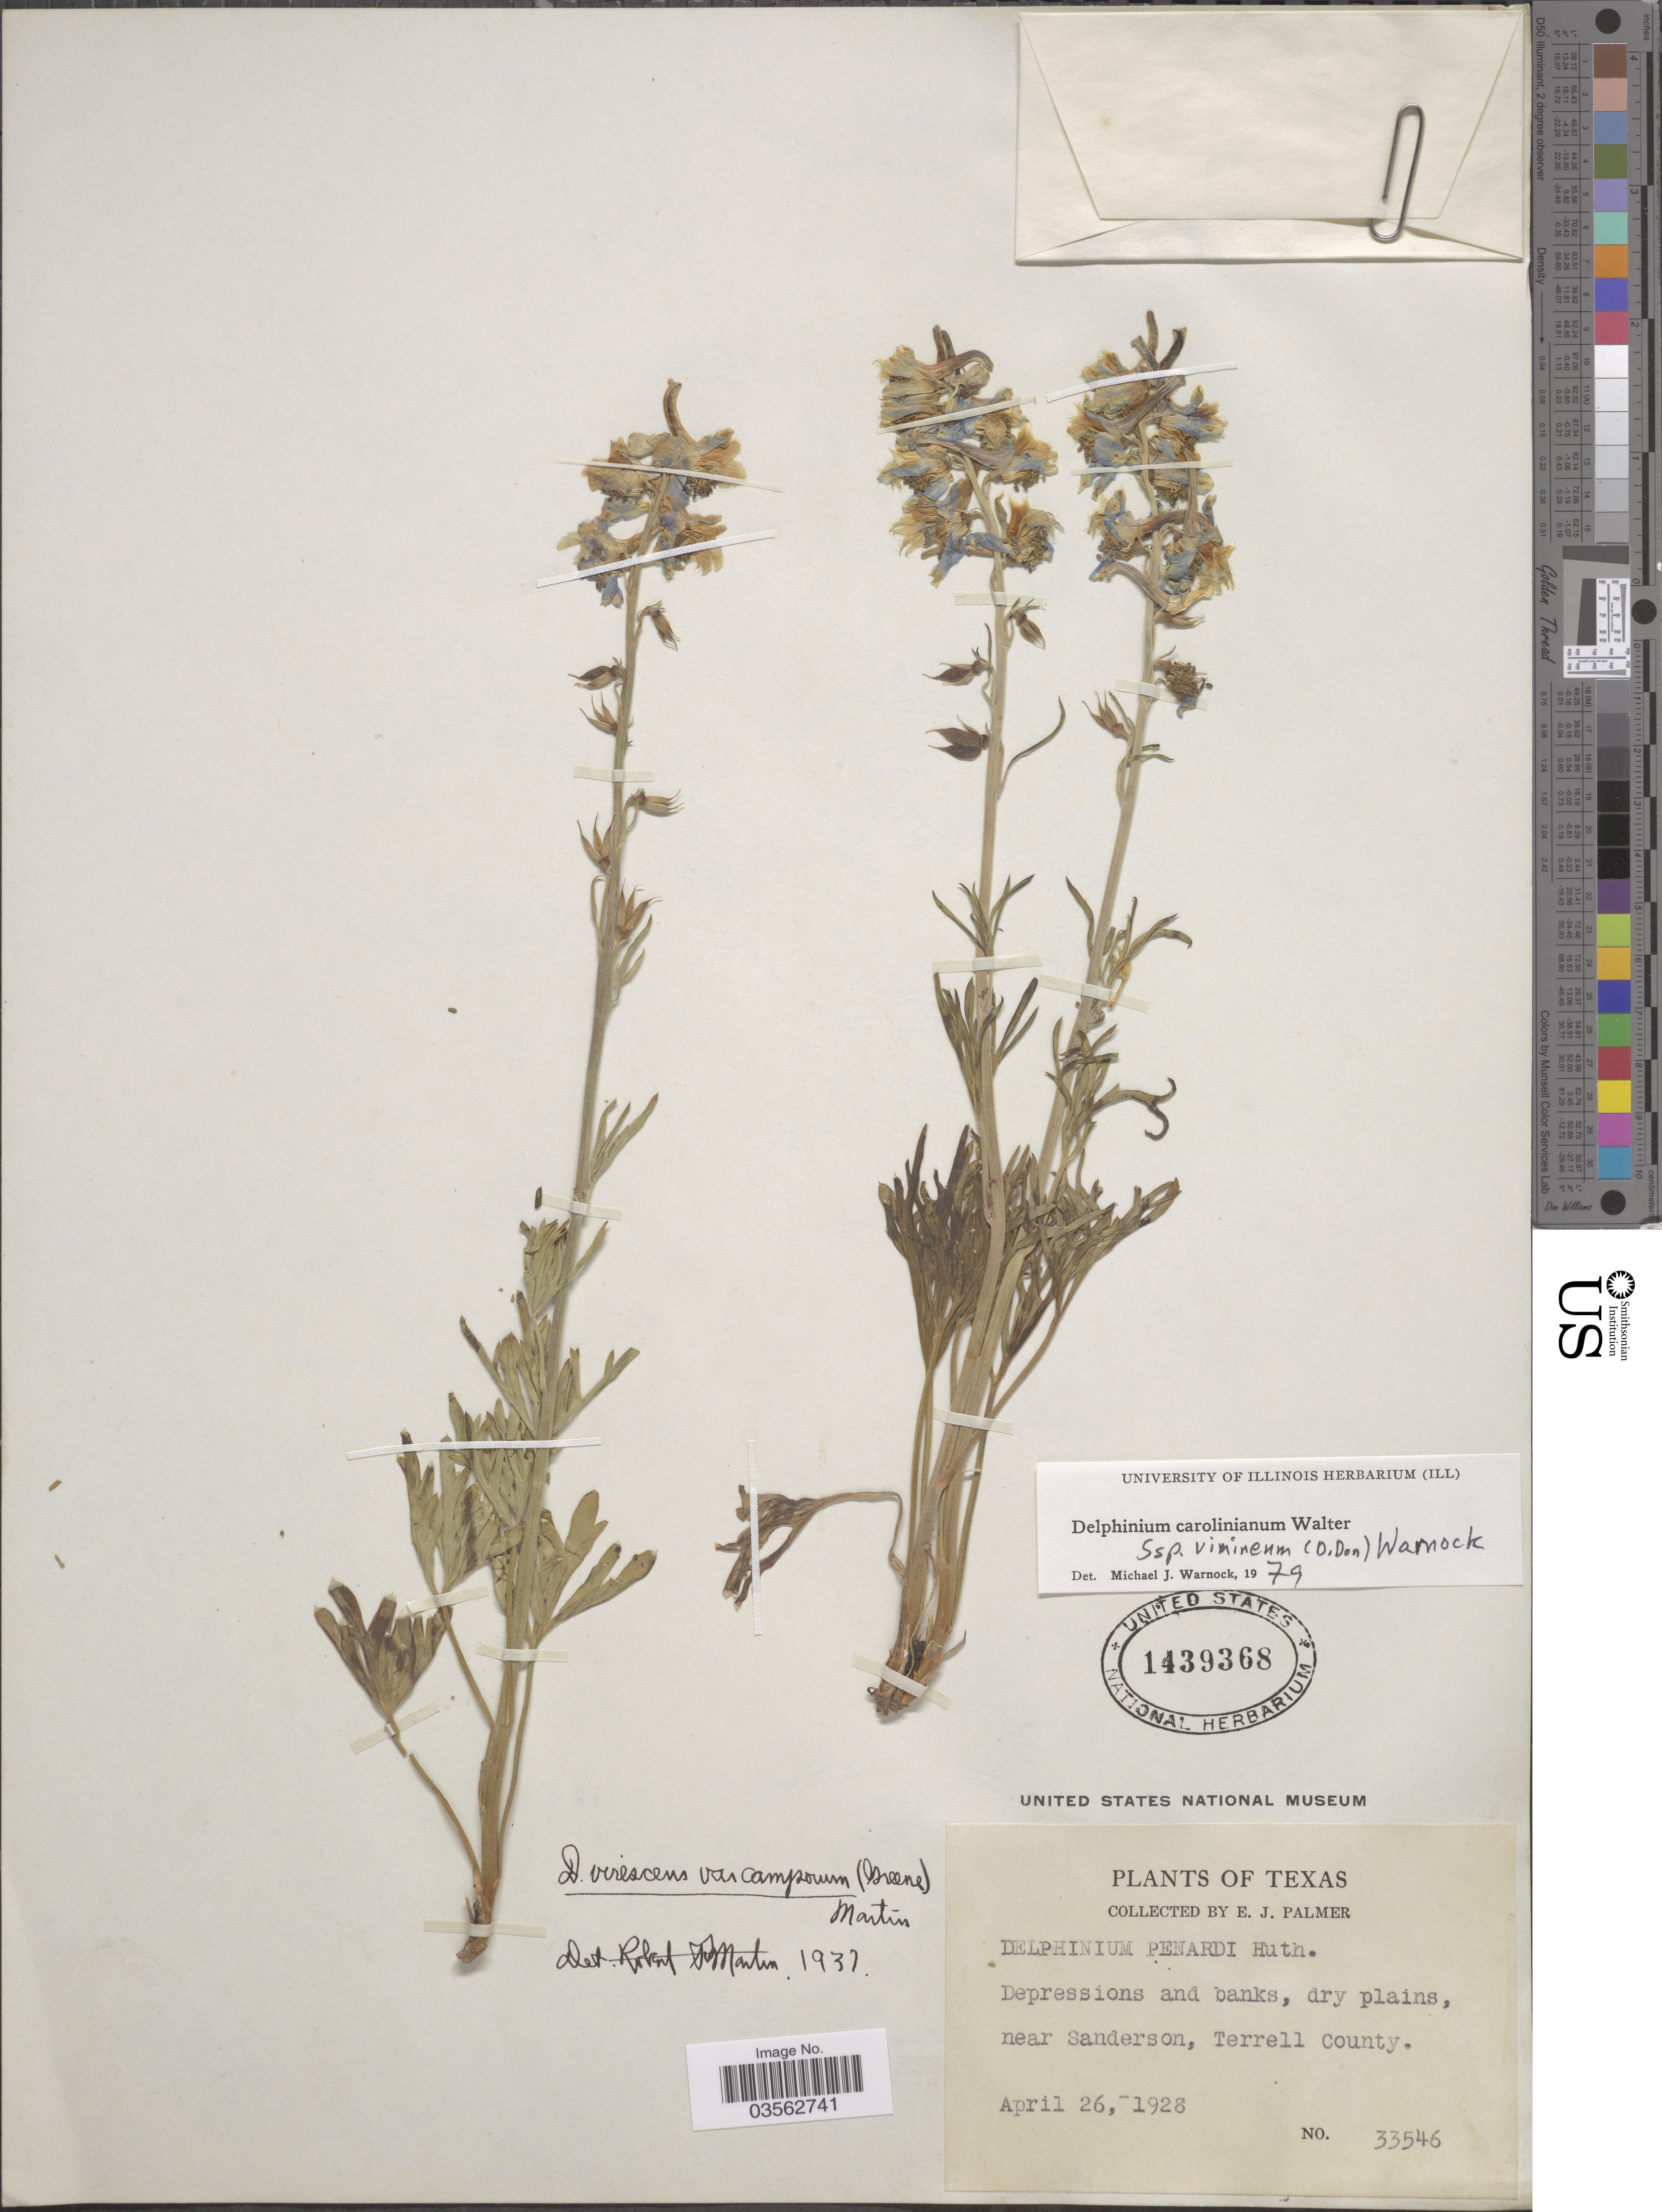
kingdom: Plantae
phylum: Tracheophyta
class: Magnoliopsida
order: Ranunculales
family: Ranunculaceae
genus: Delphinium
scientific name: Delphinium carolinianum subsp. vimineum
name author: Walter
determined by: Warnock, M. J., (SHST), Sam Houston State University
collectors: E. J. Palmer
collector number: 33546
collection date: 1928-04-26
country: United States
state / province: Texas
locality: Depressions and banks, dry plains, near Sanderson, Terrell County.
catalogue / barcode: US 1439368